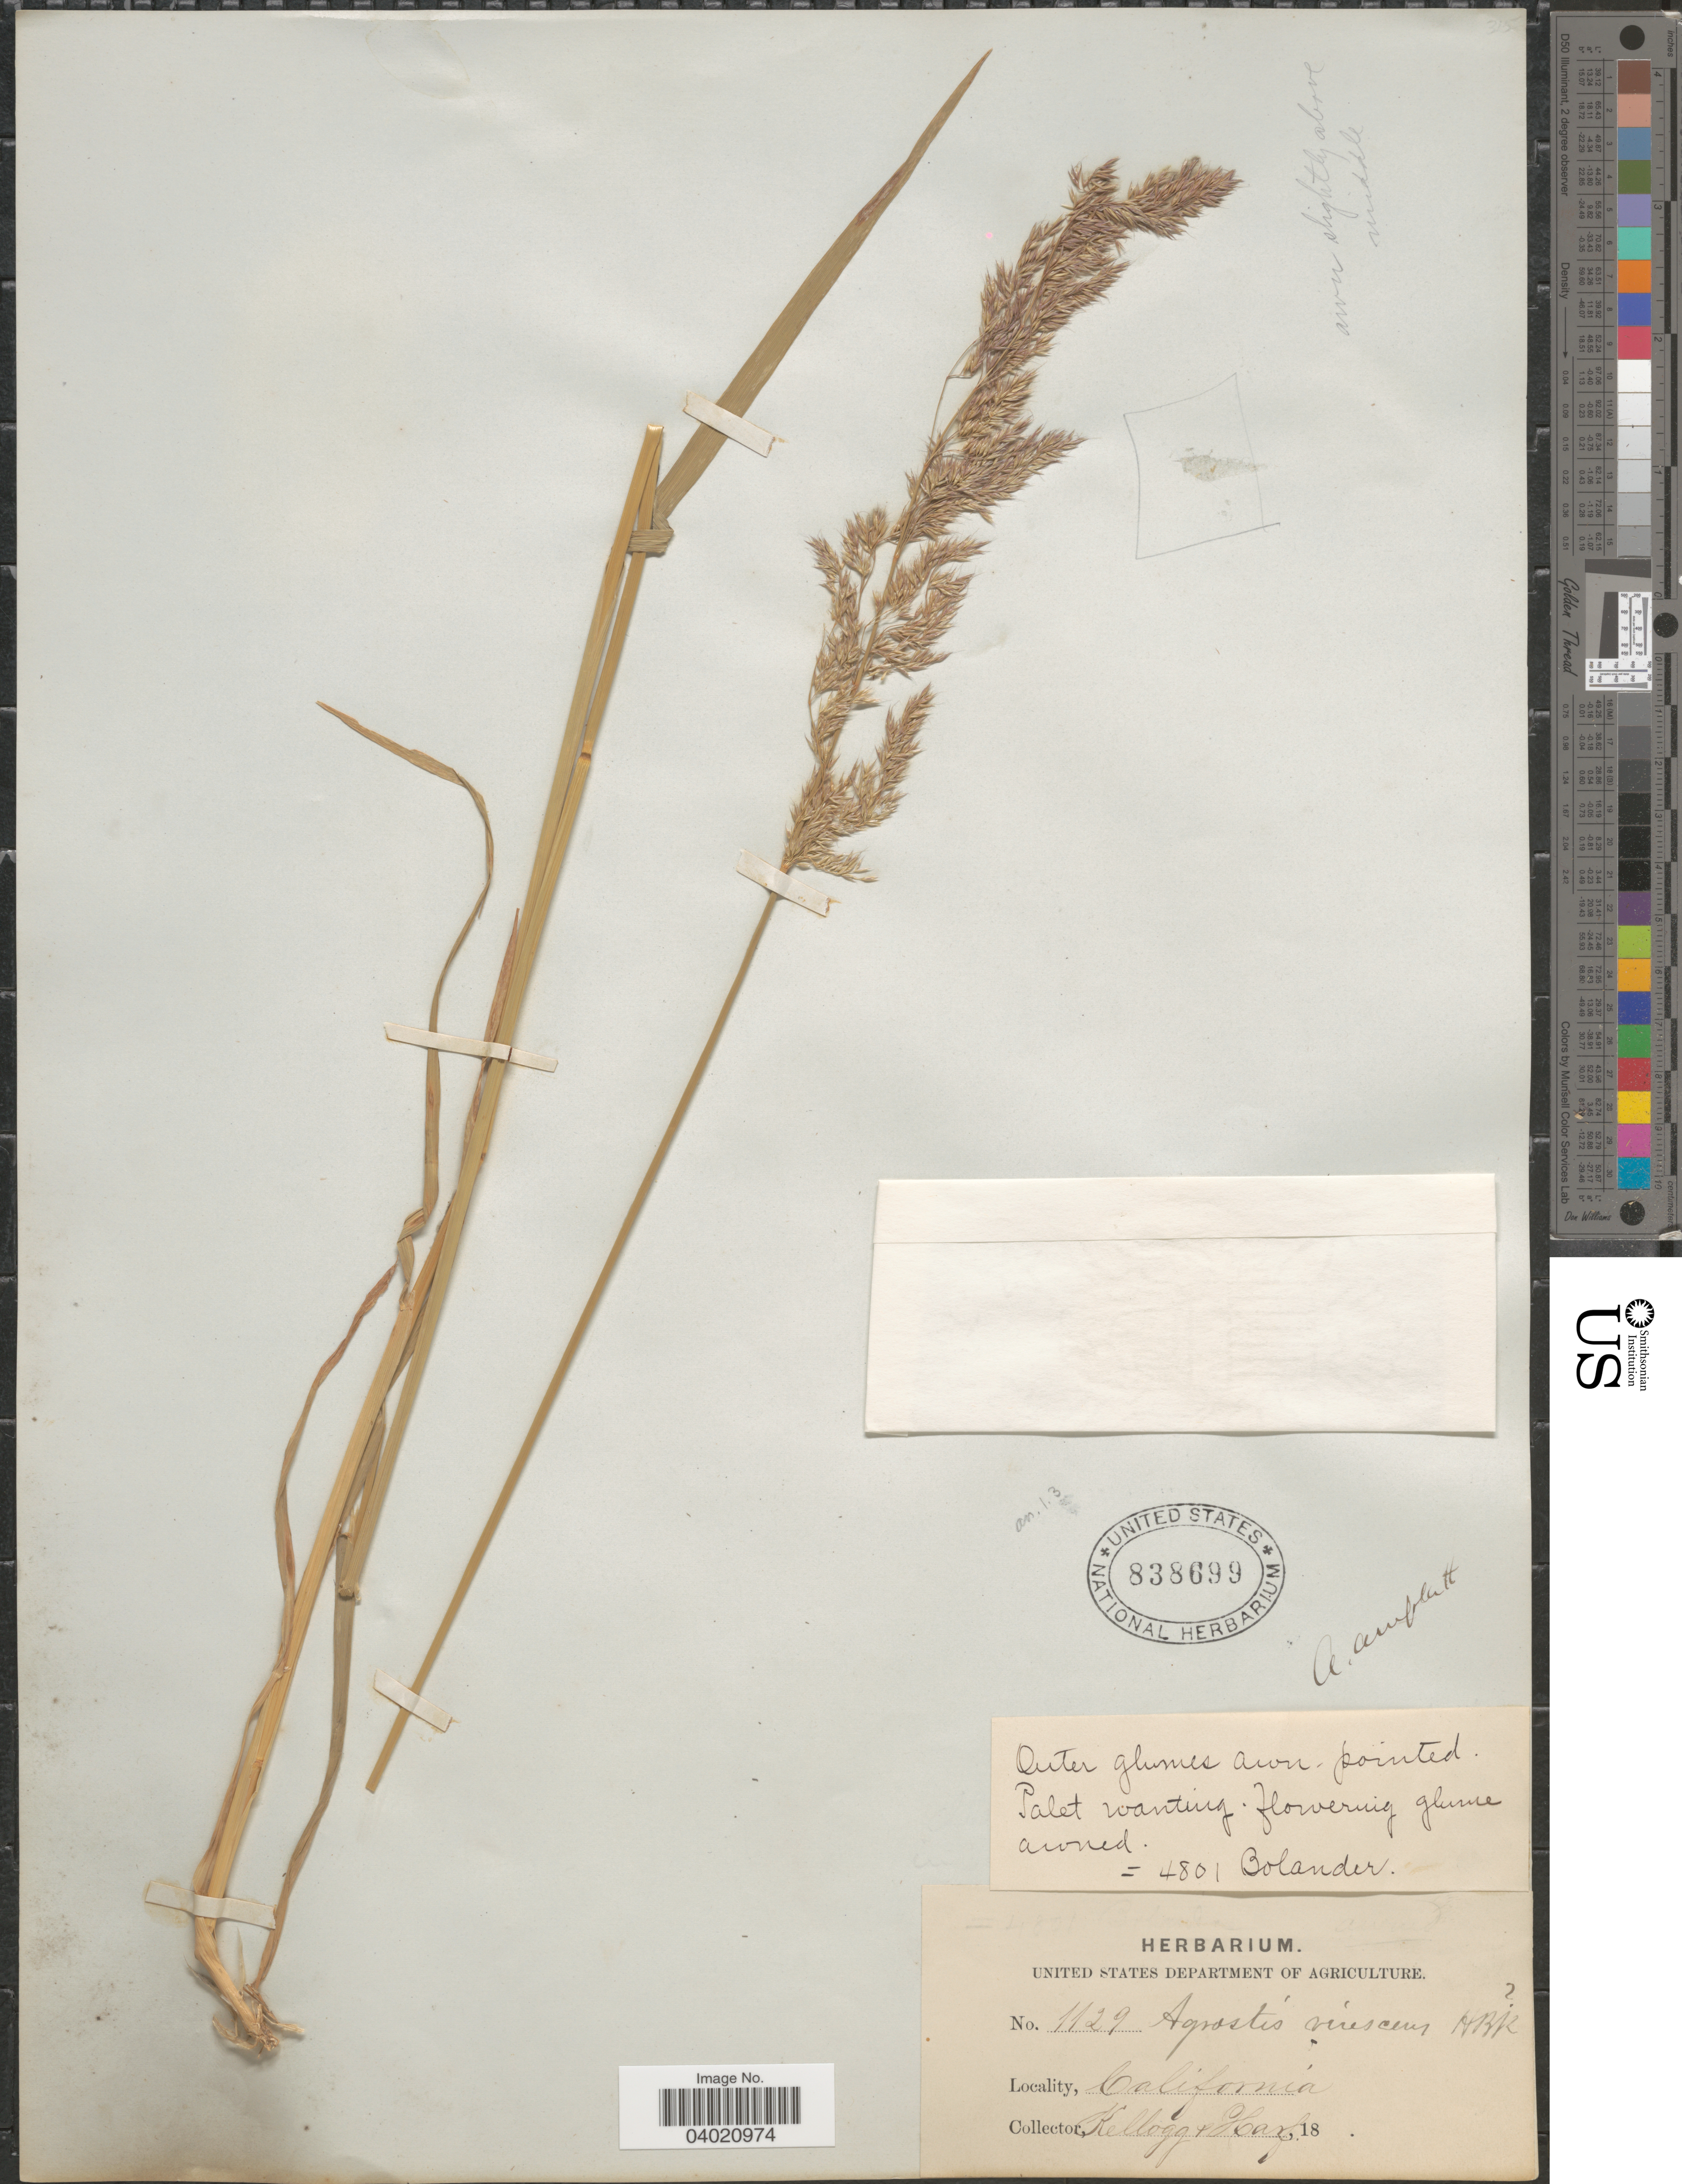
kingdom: Plantae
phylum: Tracheophyta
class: Liliopsida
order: Poales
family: Poaceae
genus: Agrostis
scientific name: Agrostis microphylla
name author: Steud.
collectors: -- Kellogg & Harford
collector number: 1129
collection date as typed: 18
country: United States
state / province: California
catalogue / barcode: US 838699